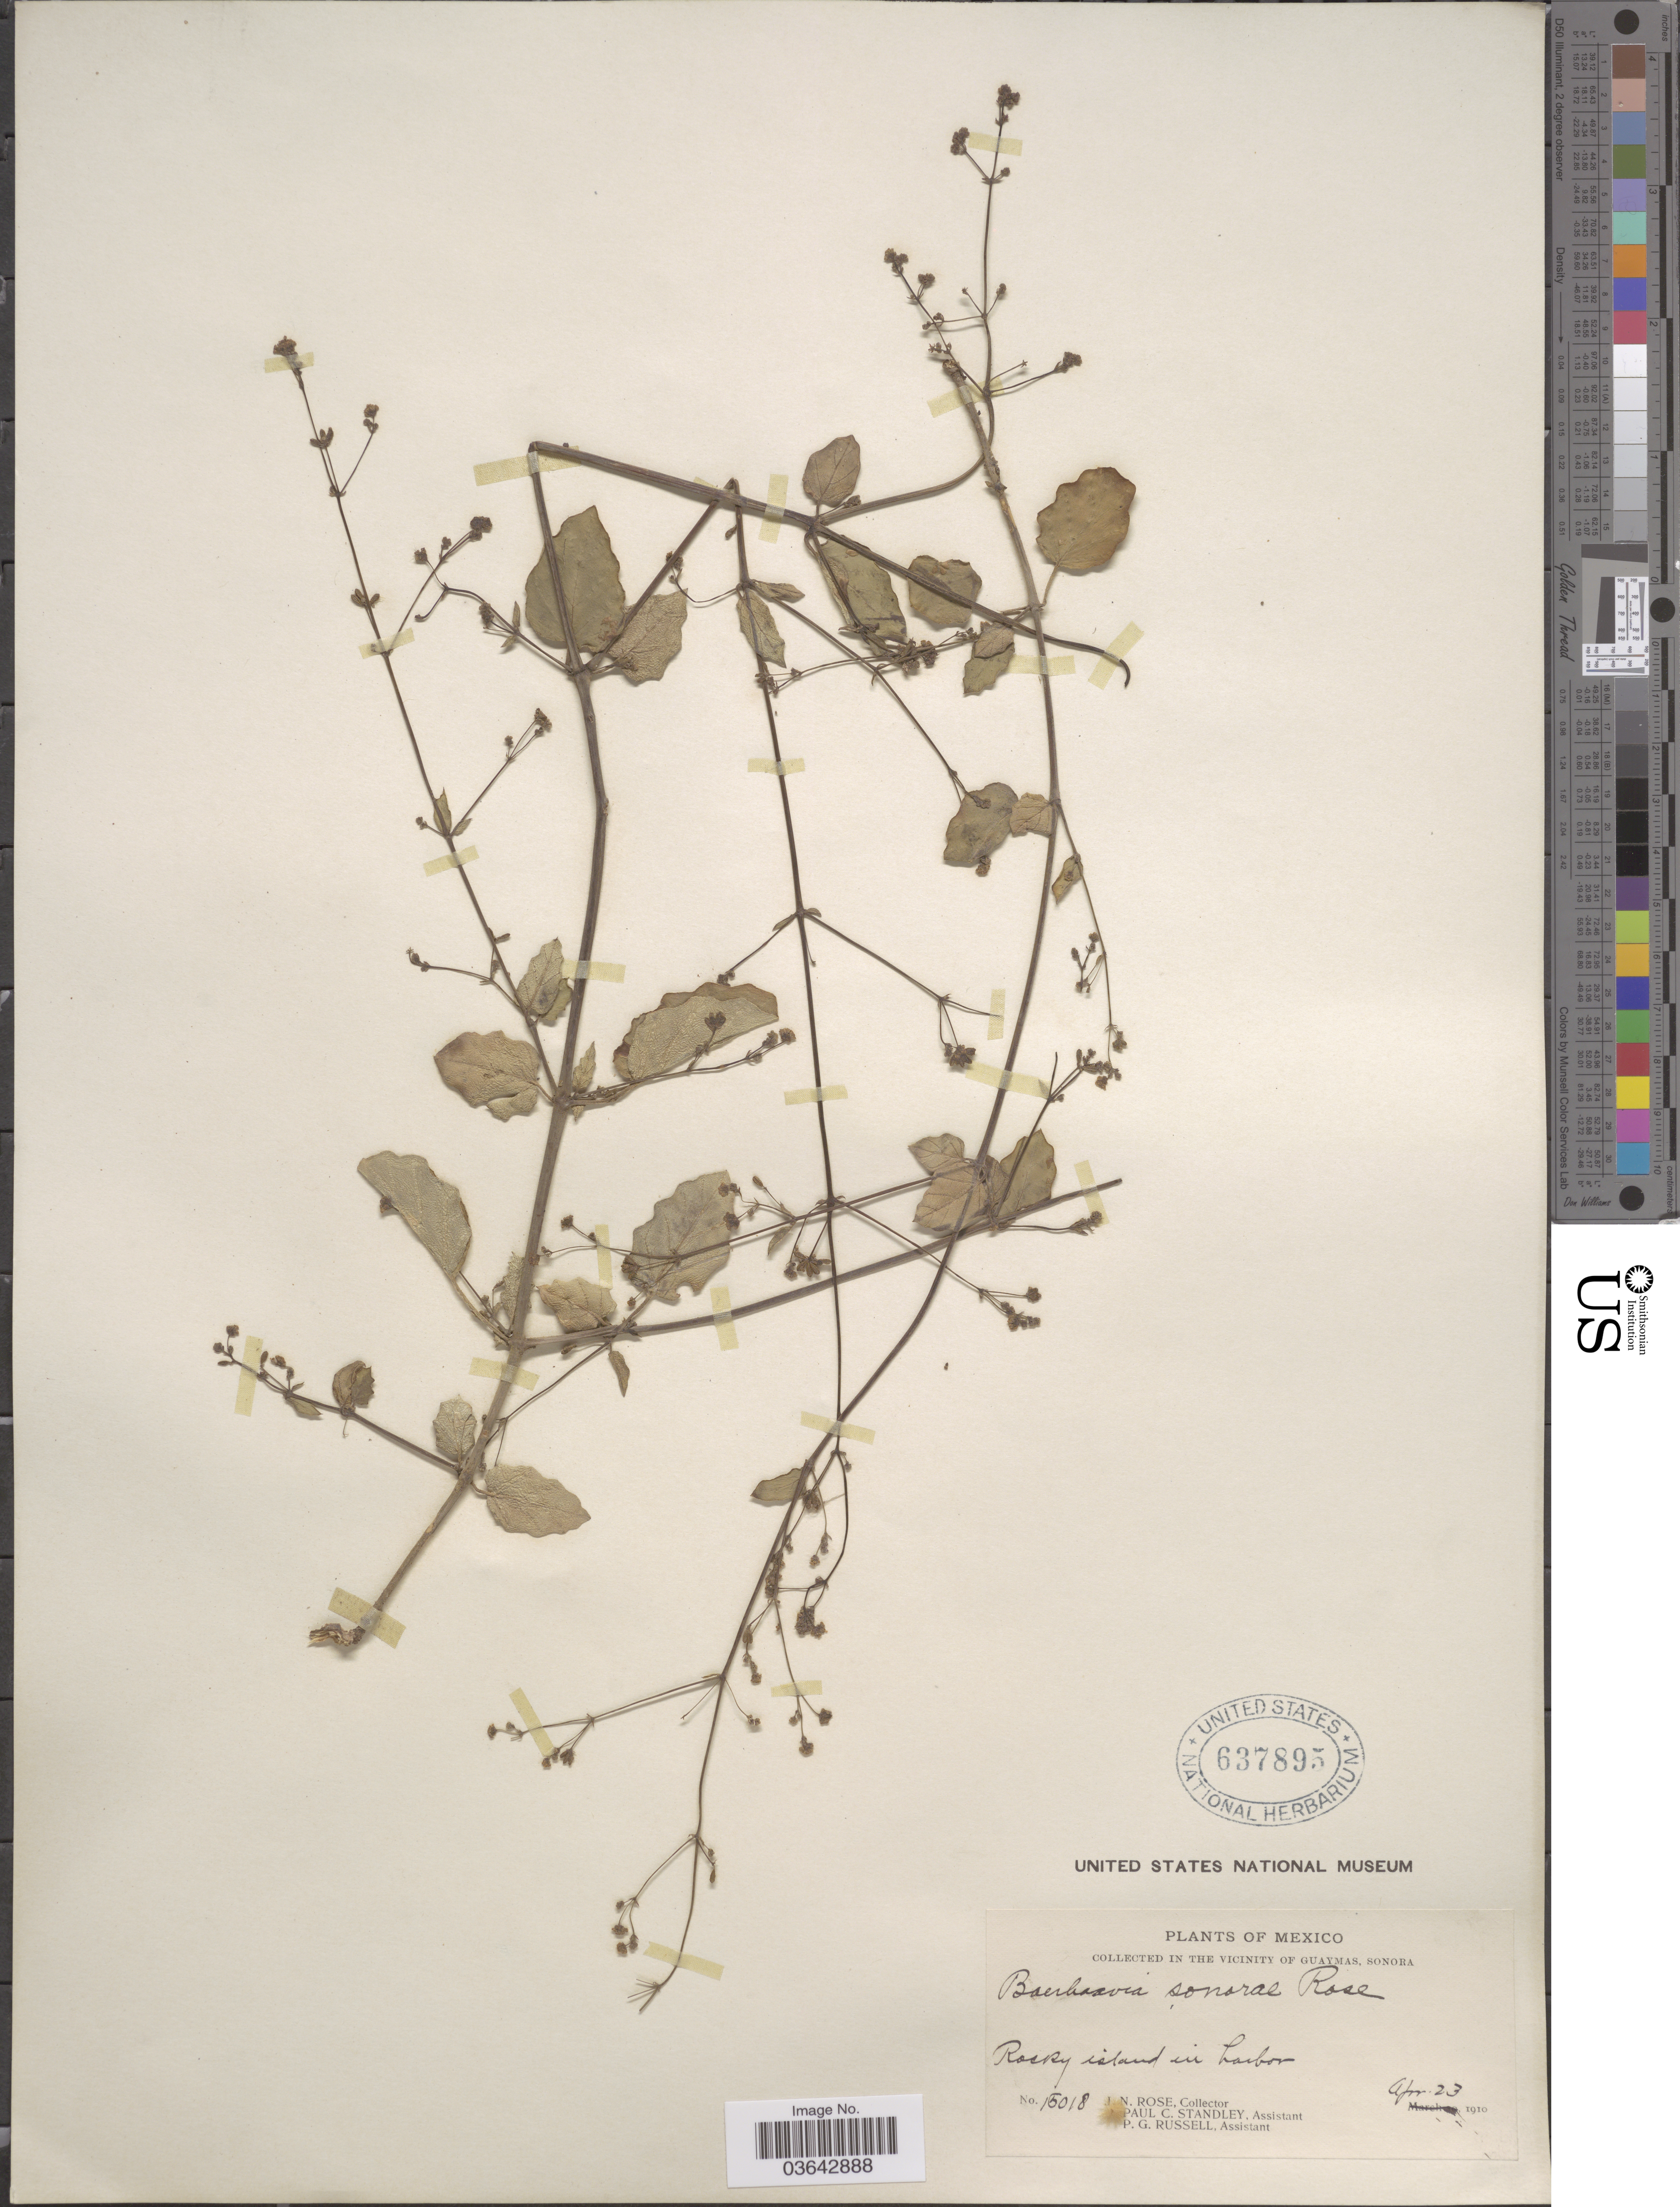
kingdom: Plantae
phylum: Tracheophyta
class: Magnoliopsida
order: Caryophyllales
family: Nyctaginaceae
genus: Boerhavia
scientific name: Boerhavia caribaea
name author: Jacq.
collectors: J. N. Rose, P. C. Standley & P. G. Russell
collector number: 15018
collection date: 1910-04-23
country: Mexico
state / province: Sonora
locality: In the vicinity of Guaymas. Rocky island in harbor.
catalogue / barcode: US 637895